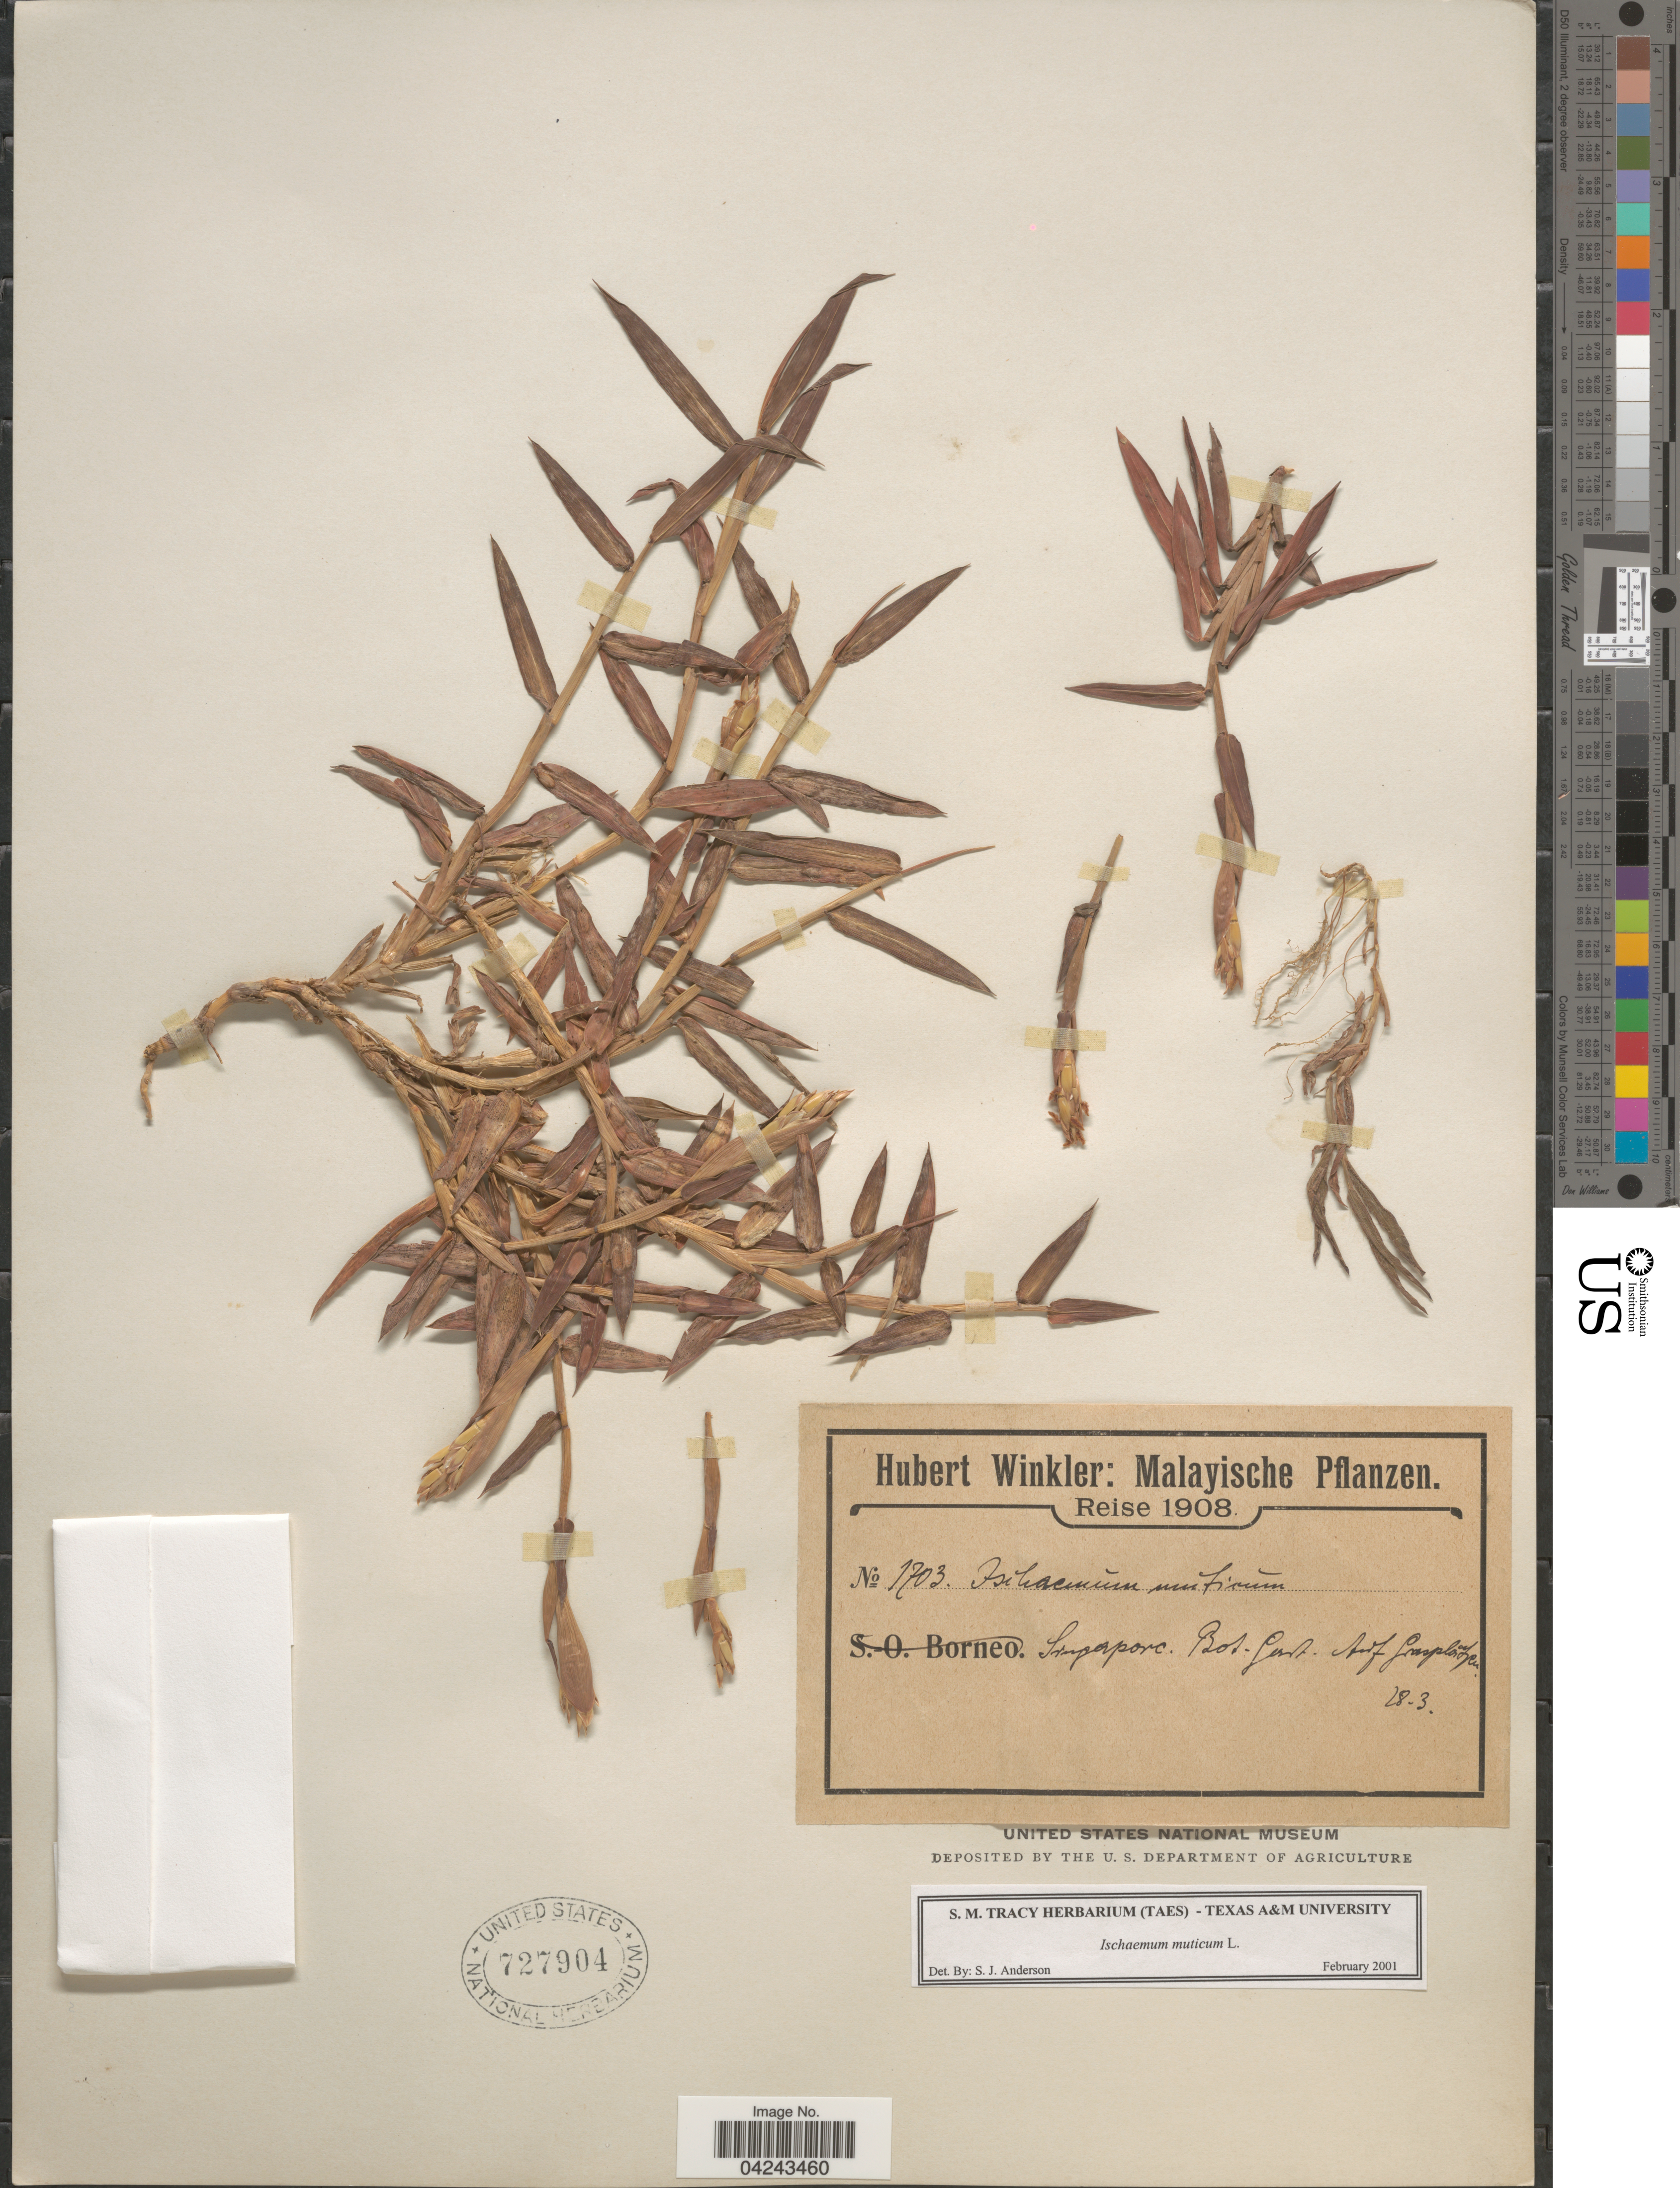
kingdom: Plantae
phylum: Tracheophyta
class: Liliopsida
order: Poales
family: Poaceae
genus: Ischaemum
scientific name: Ischaemum muticum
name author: L.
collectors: H. J. P. Winkler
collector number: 1703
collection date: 1908-03-18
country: Singapore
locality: Malayische Pflanzen. Reise 1908. Bot. Gart. Auf Singapore.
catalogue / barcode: US 727904